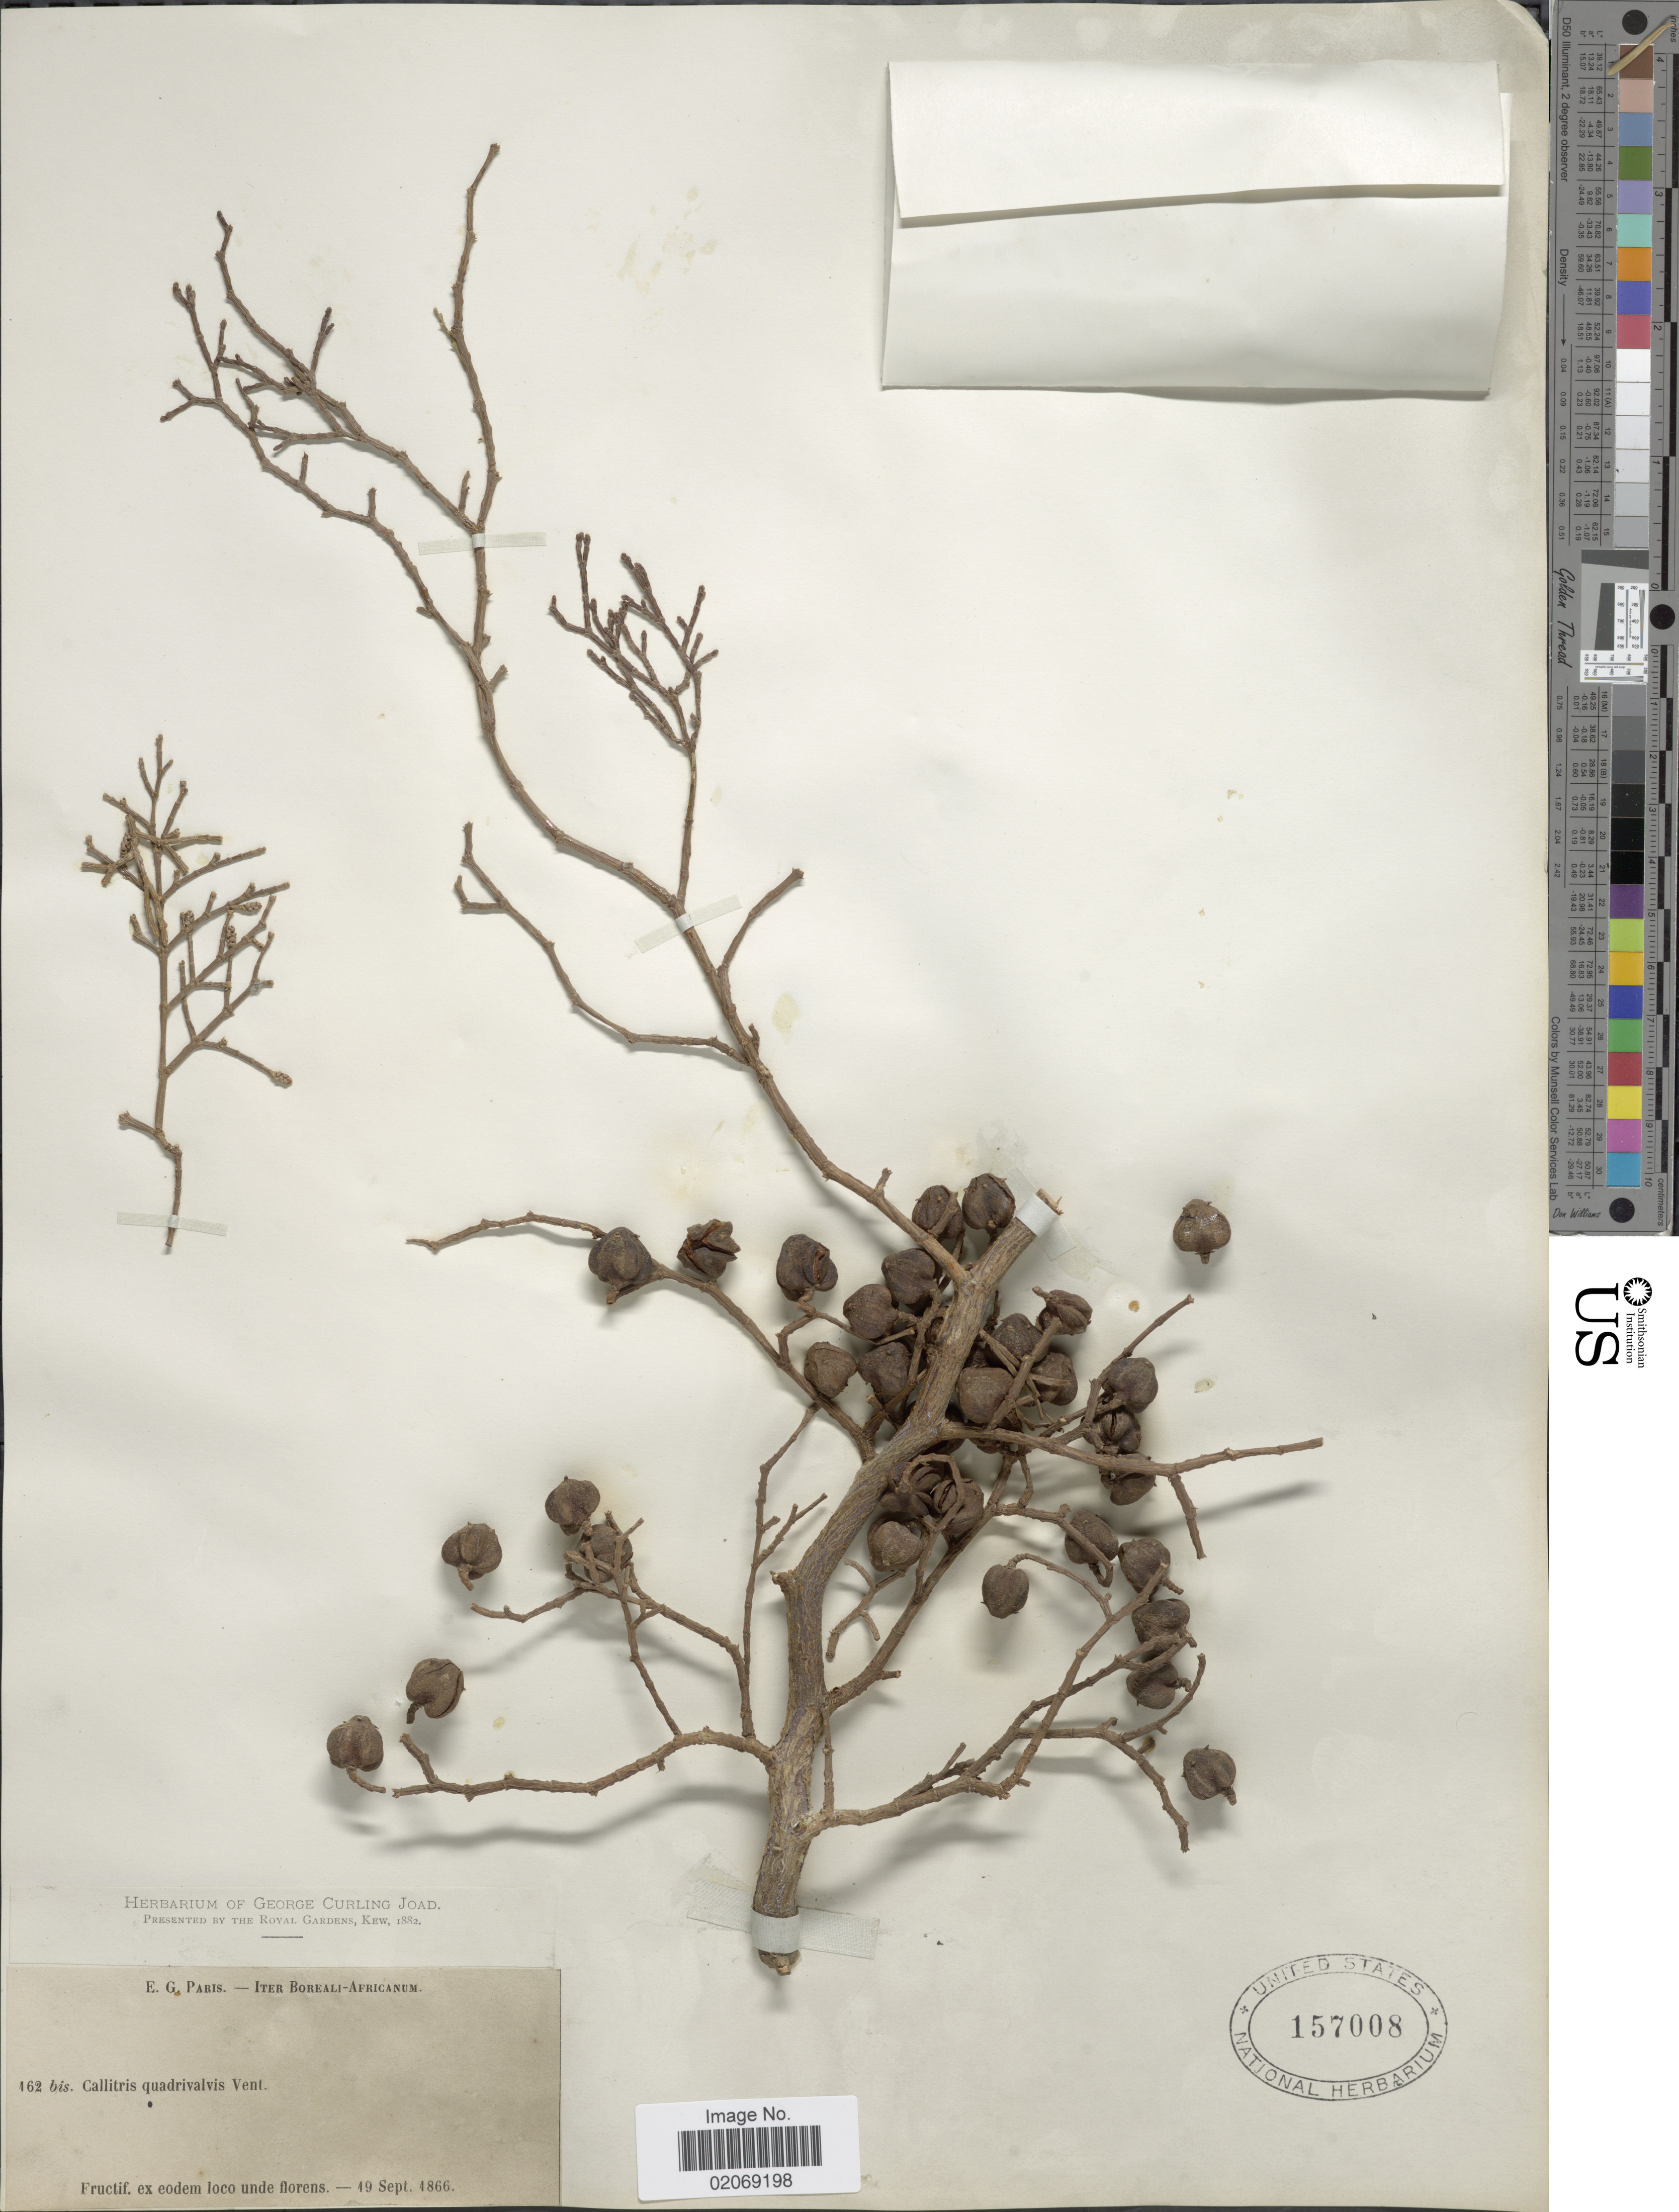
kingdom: Plantae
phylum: Tracheophyta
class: Pinopsida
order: Pinales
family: Cupressaceae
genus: Tetraclinis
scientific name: Tetraclinis articulata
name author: (Vahl) Mast.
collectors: Paris, E.G.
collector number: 162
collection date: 1866-09-19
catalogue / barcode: US 157008